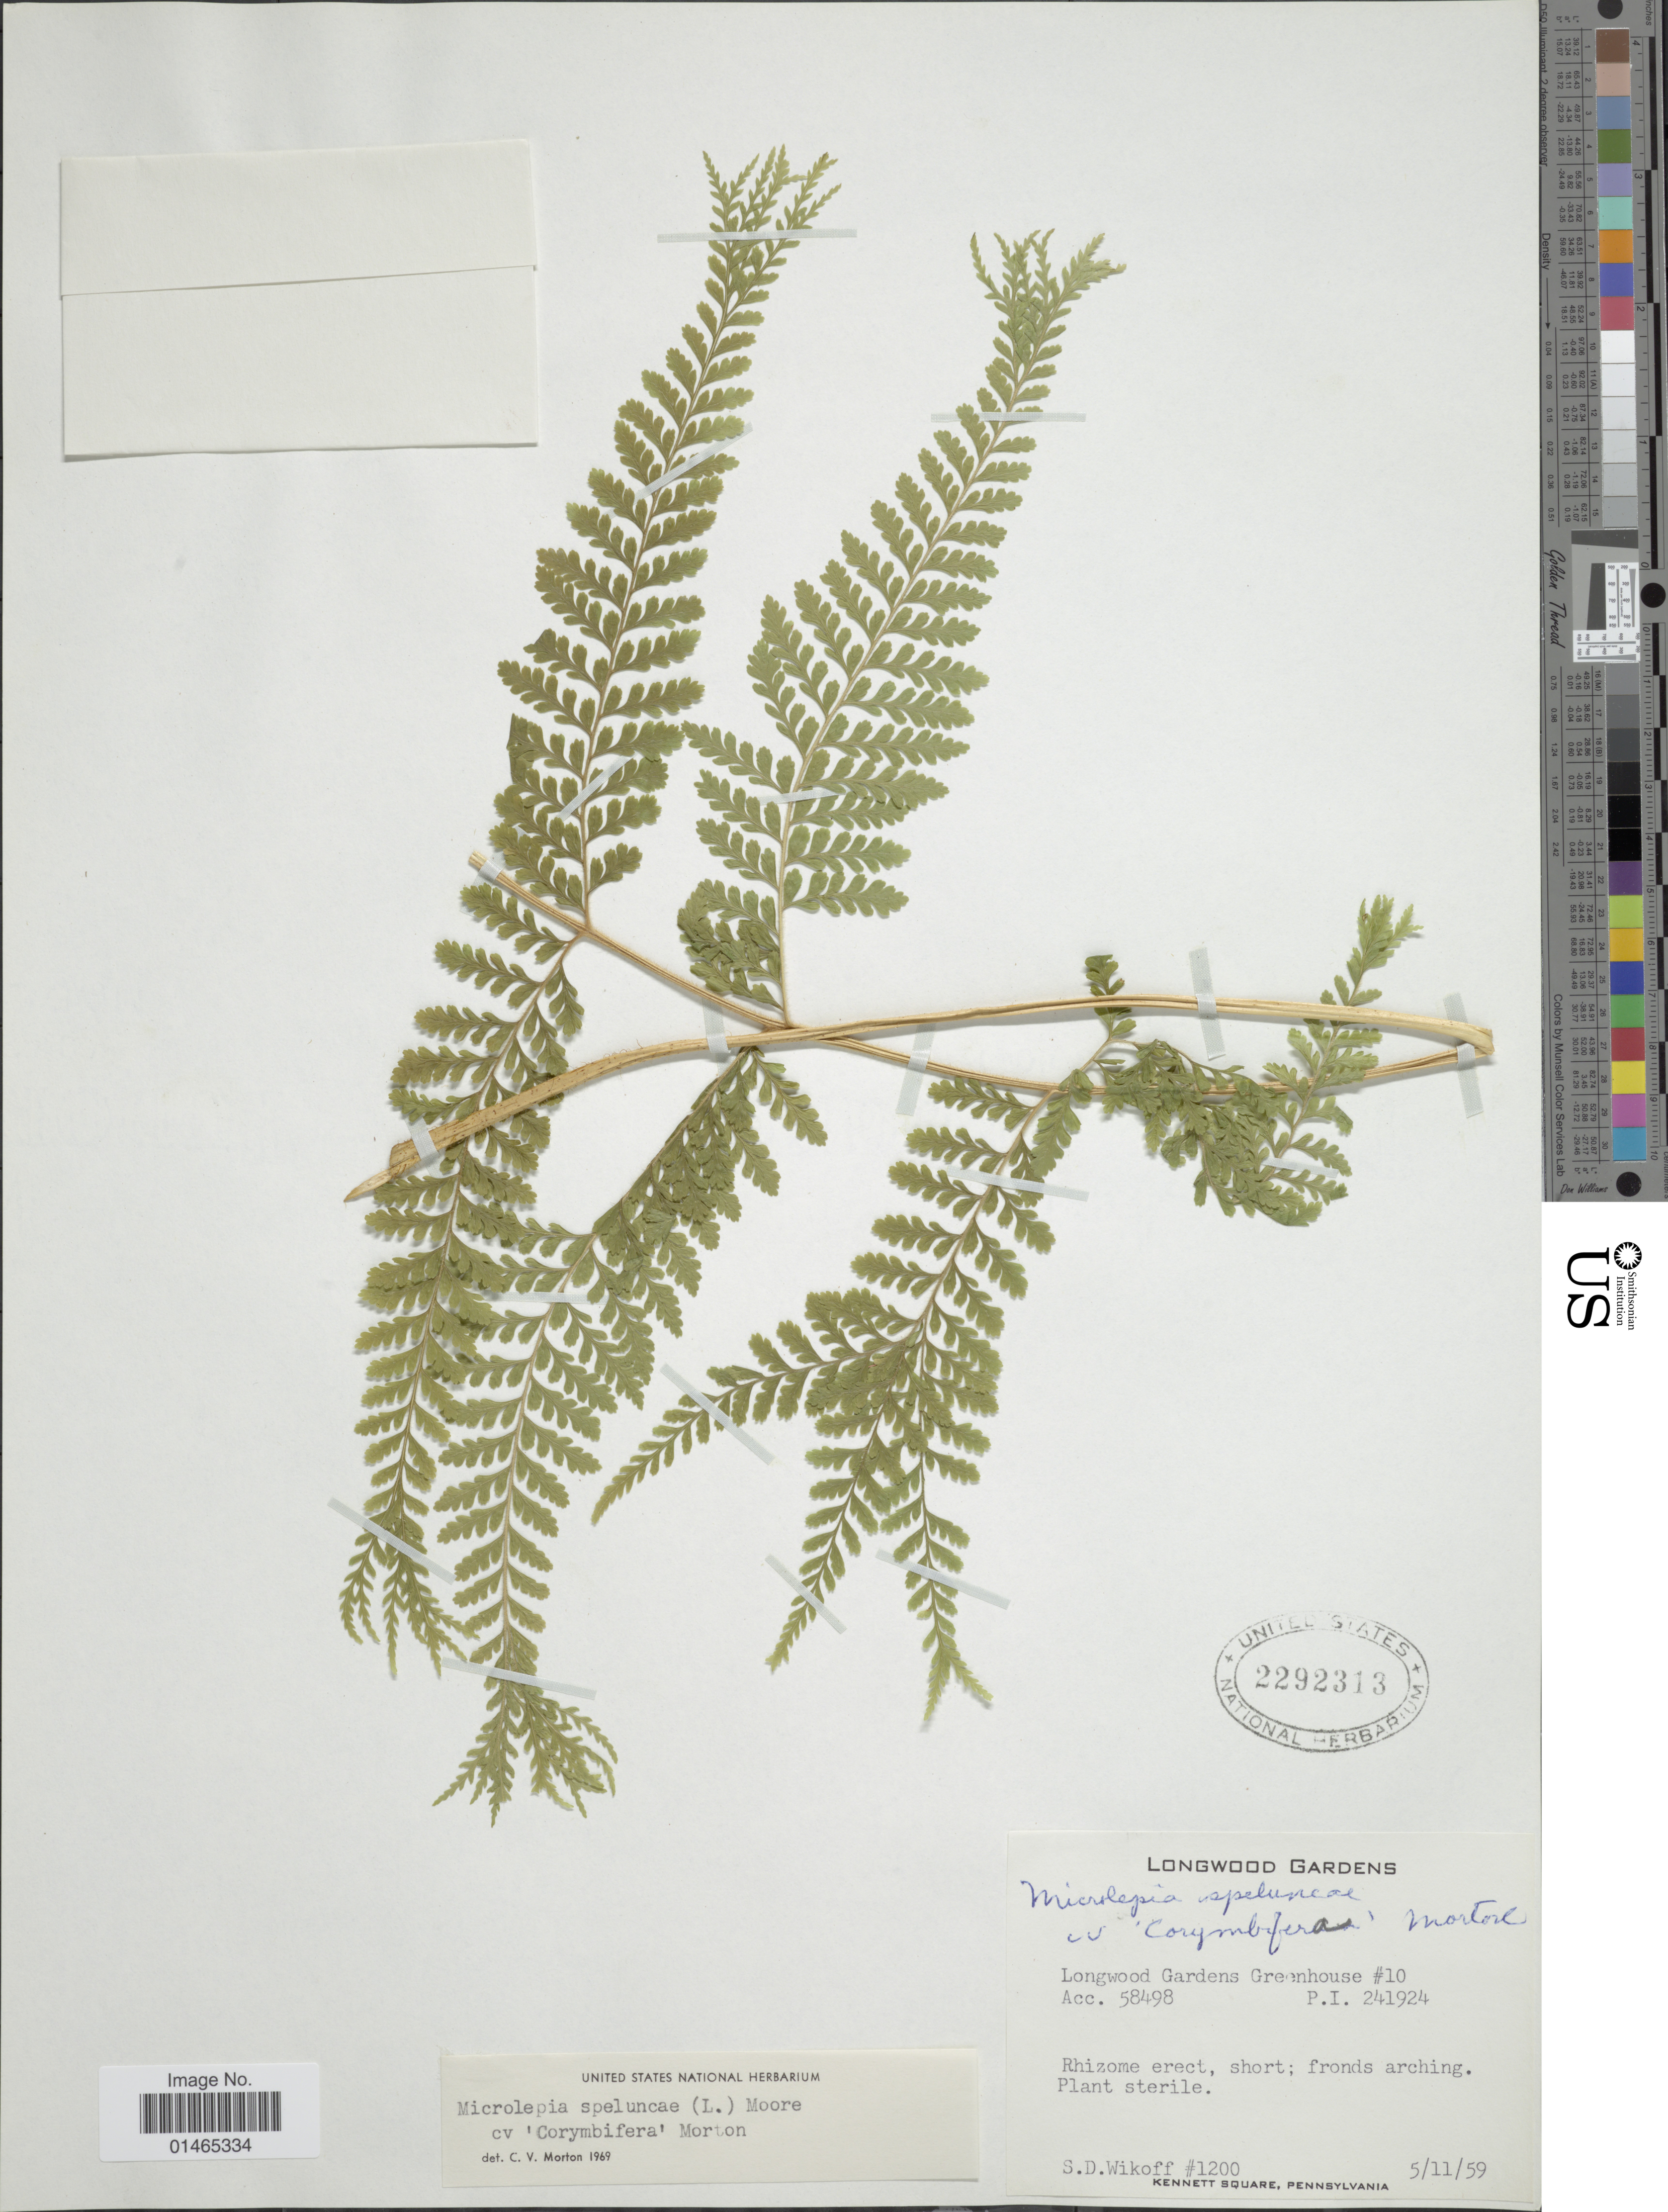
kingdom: Plantae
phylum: Tracheophyta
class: Polypodiopsida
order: Polypodiales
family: Dennstaedtiaceae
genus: Microlepia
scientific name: Microlepia speluncae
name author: (L.) T. Moore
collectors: S. Wikoff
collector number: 1200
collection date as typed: Transcribed d/m/y: 5/11/59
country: United States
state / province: Pennsylvania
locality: Longwood Gardens Greenhouse #10, Kennett Square.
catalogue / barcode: US 2292313